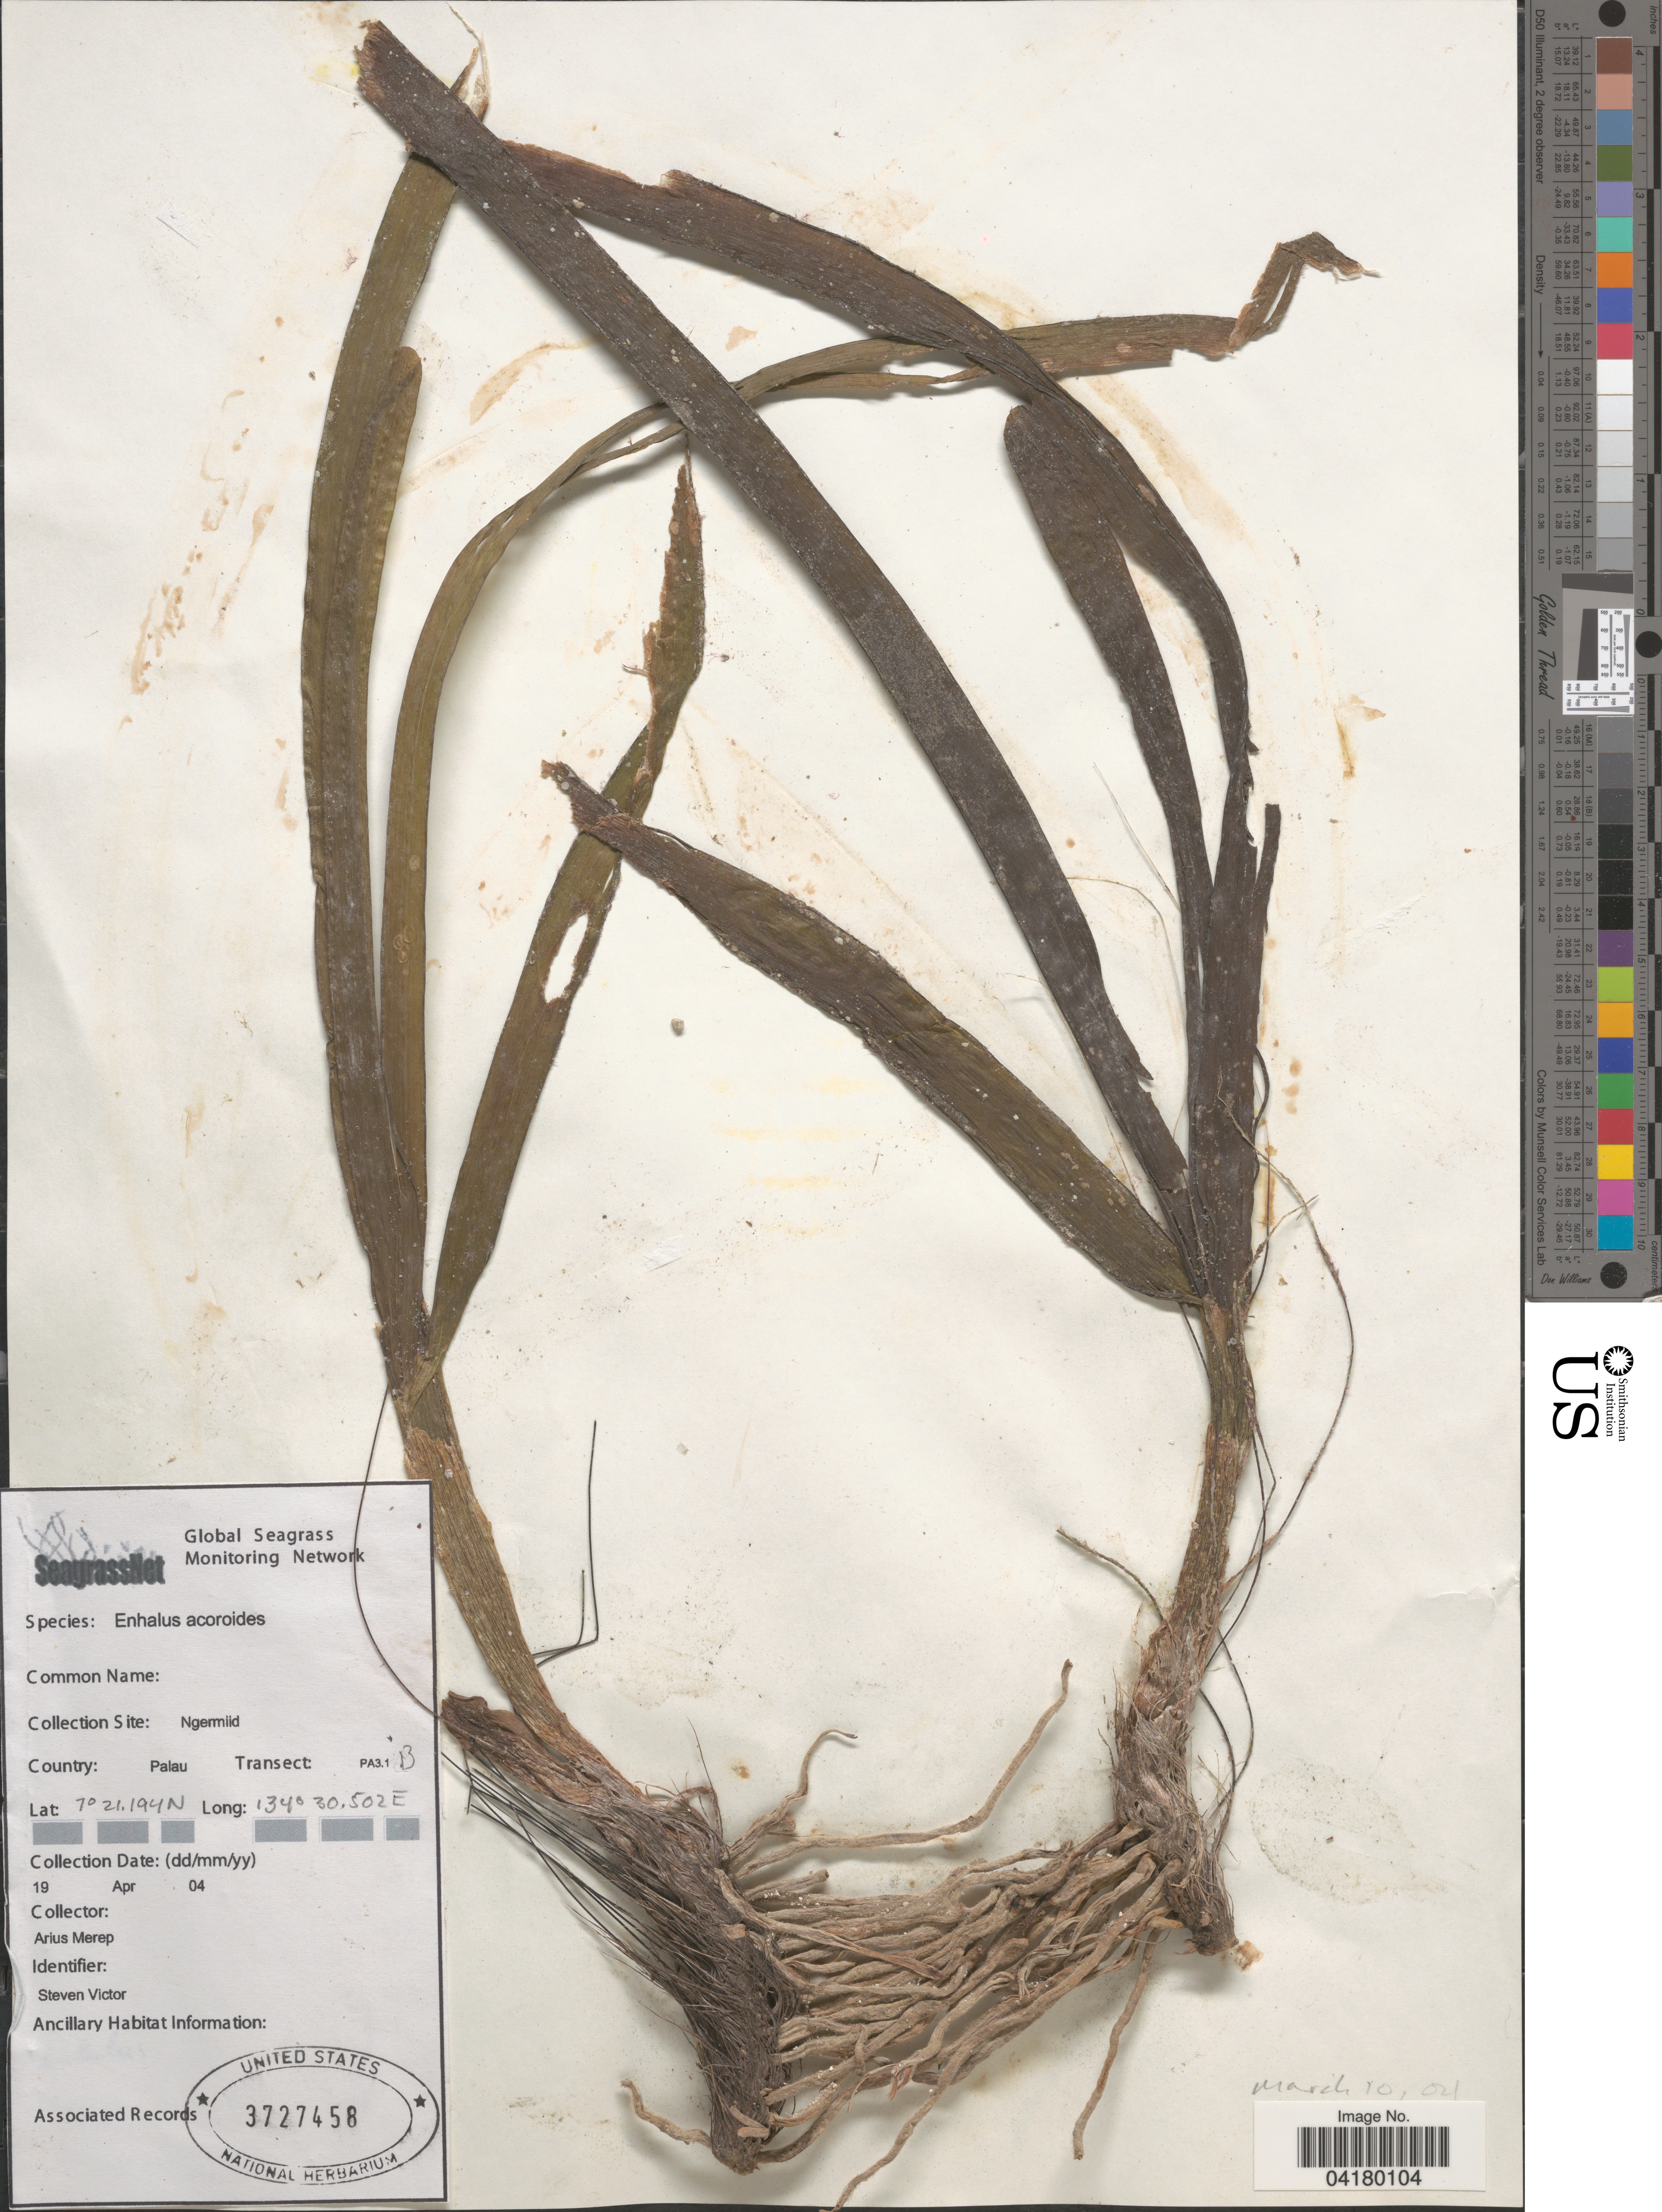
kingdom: Plantae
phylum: Tracheophyta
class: Liliopsida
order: Alismatales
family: Hydrocharitaceae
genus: Enhalus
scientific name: Enhalus acoroides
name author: (L. f.) Royle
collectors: A. Merep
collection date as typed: Transcribed d/m/y: 19/4/4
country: Palau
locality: Collection Site: Ngermiid. Country: Palau. Transect: PA3.1B.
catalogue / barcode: US 3727458